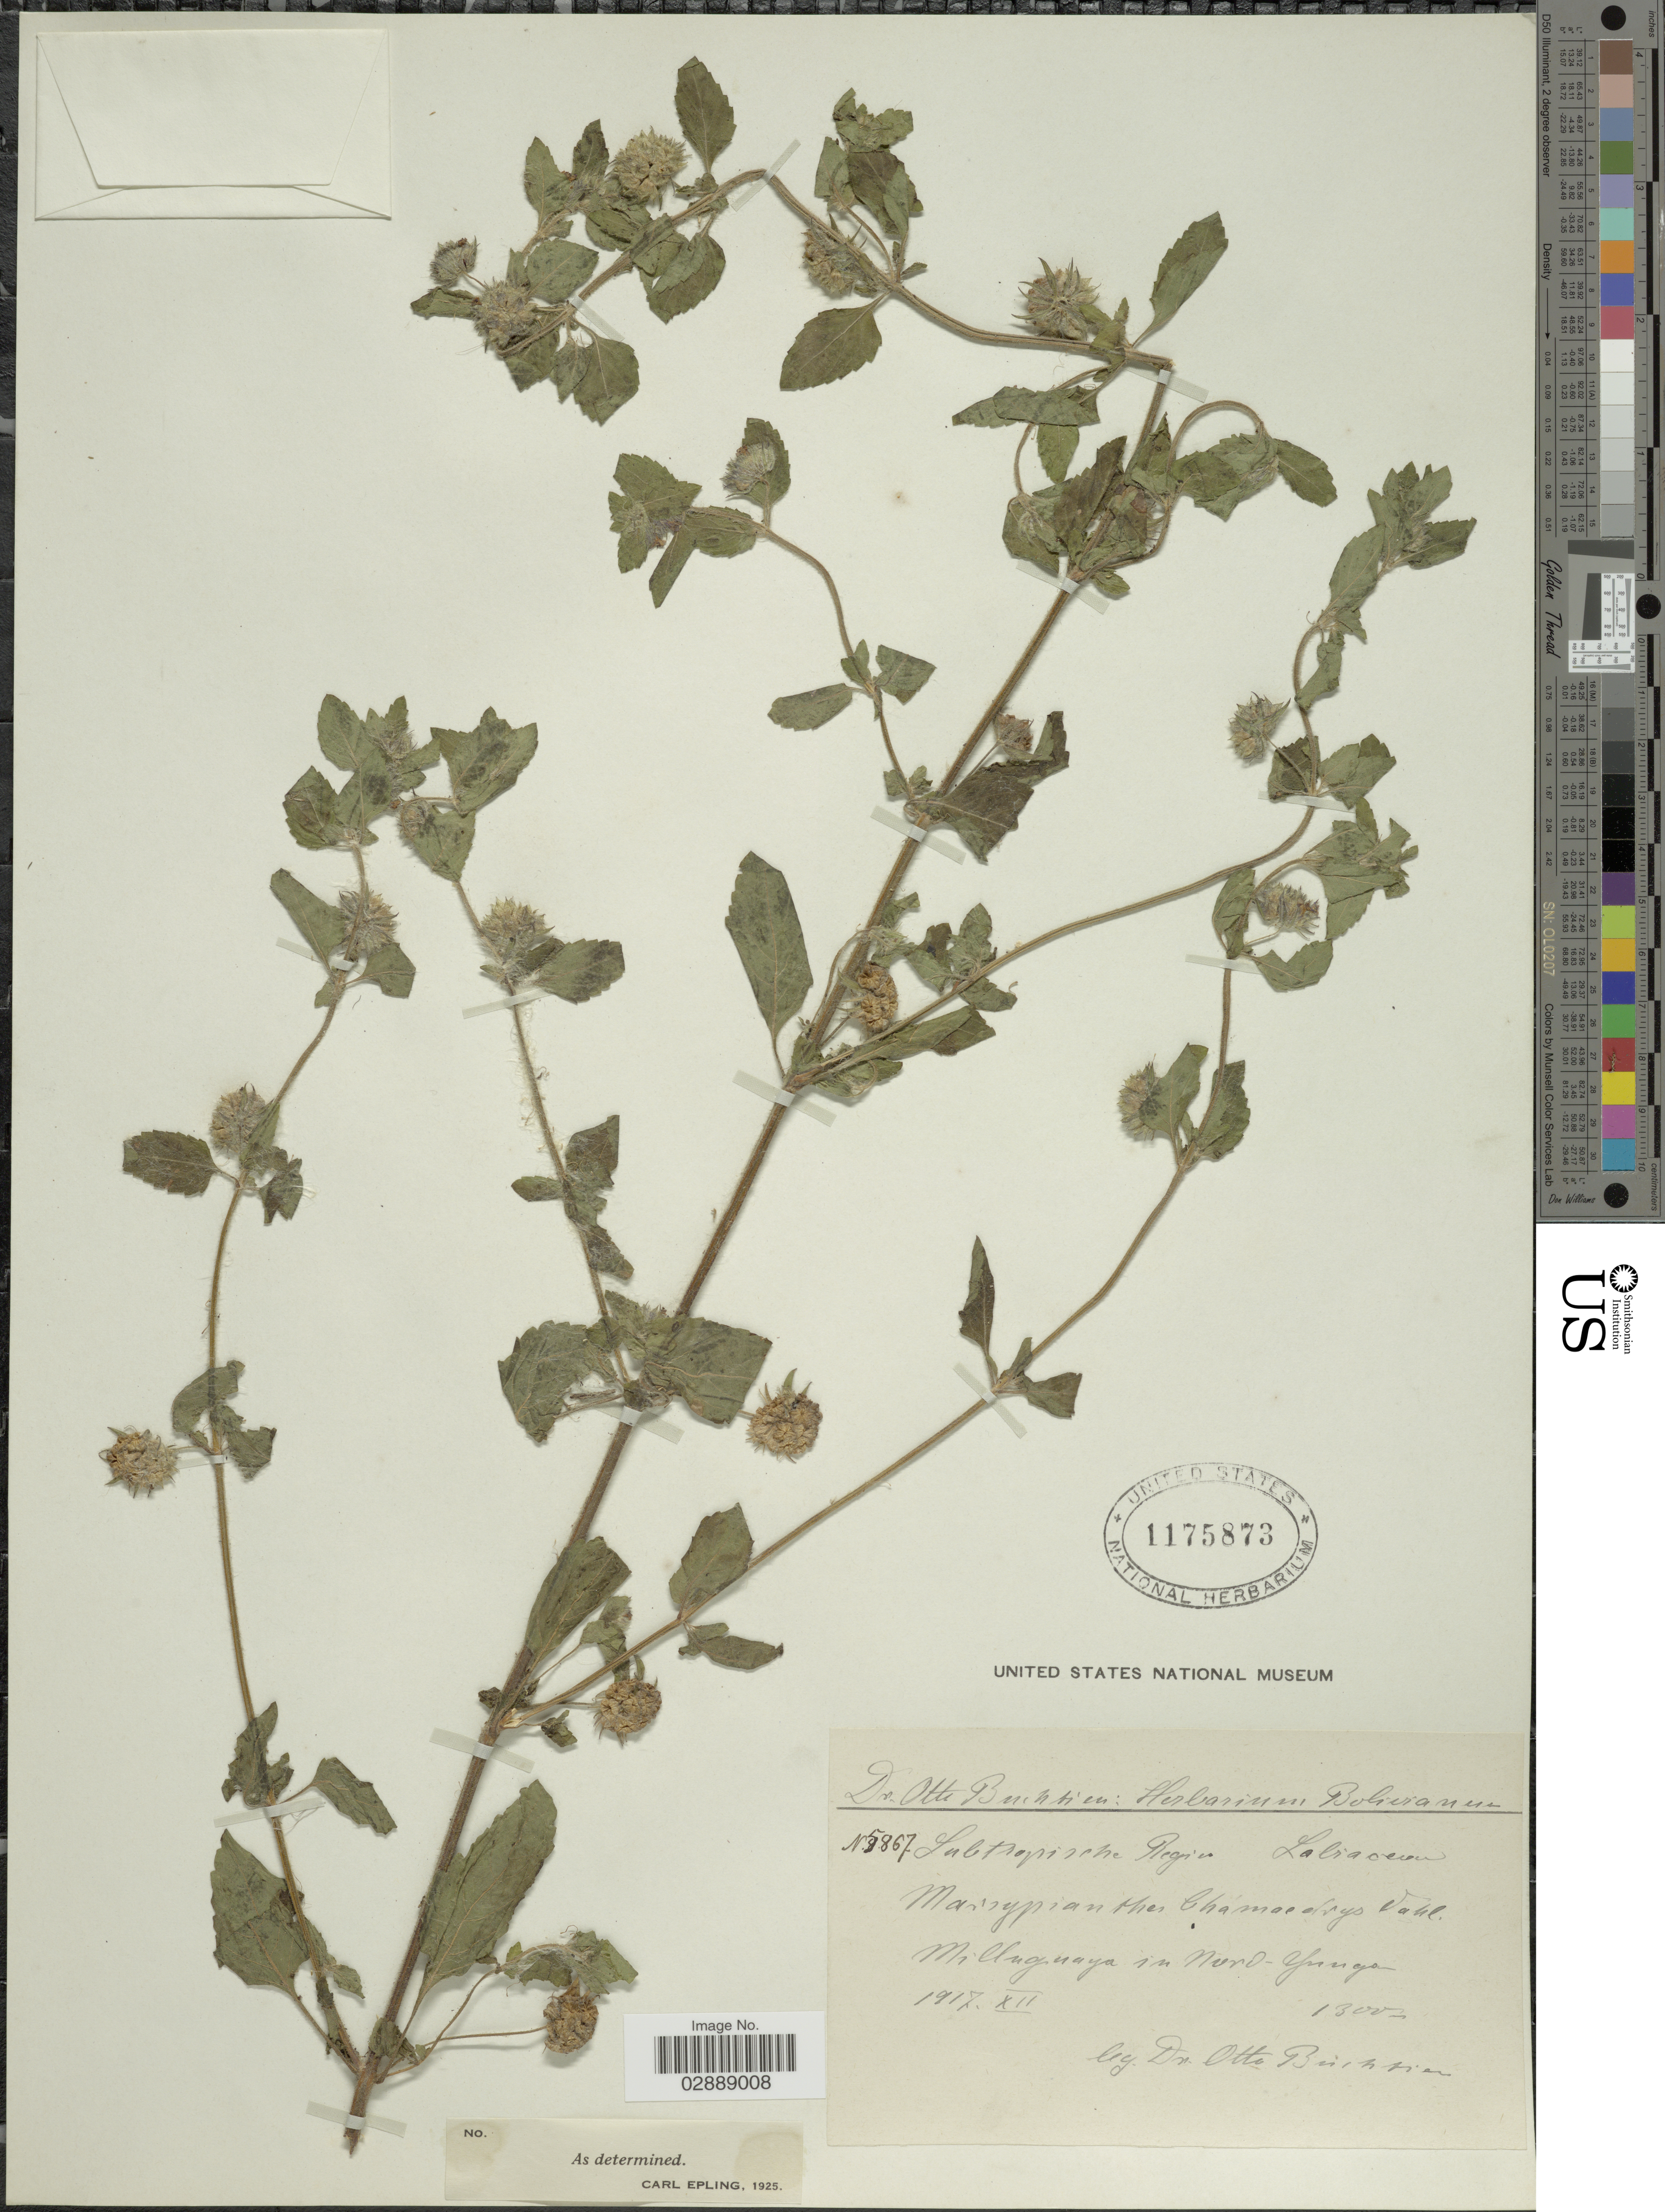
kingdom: Plantae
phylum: Tracheophyta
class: Magnoliopsida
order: Lamiales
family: Lamiaceae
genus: Marsypianthes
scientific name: Marsypianthes chamaedrys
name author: (Vahl) Kuntze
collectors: O. Buchtien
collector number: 5867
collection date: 1917-12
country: Bolivia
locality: Milluguaya in Nord-Yungas.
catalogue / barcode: US 1175873